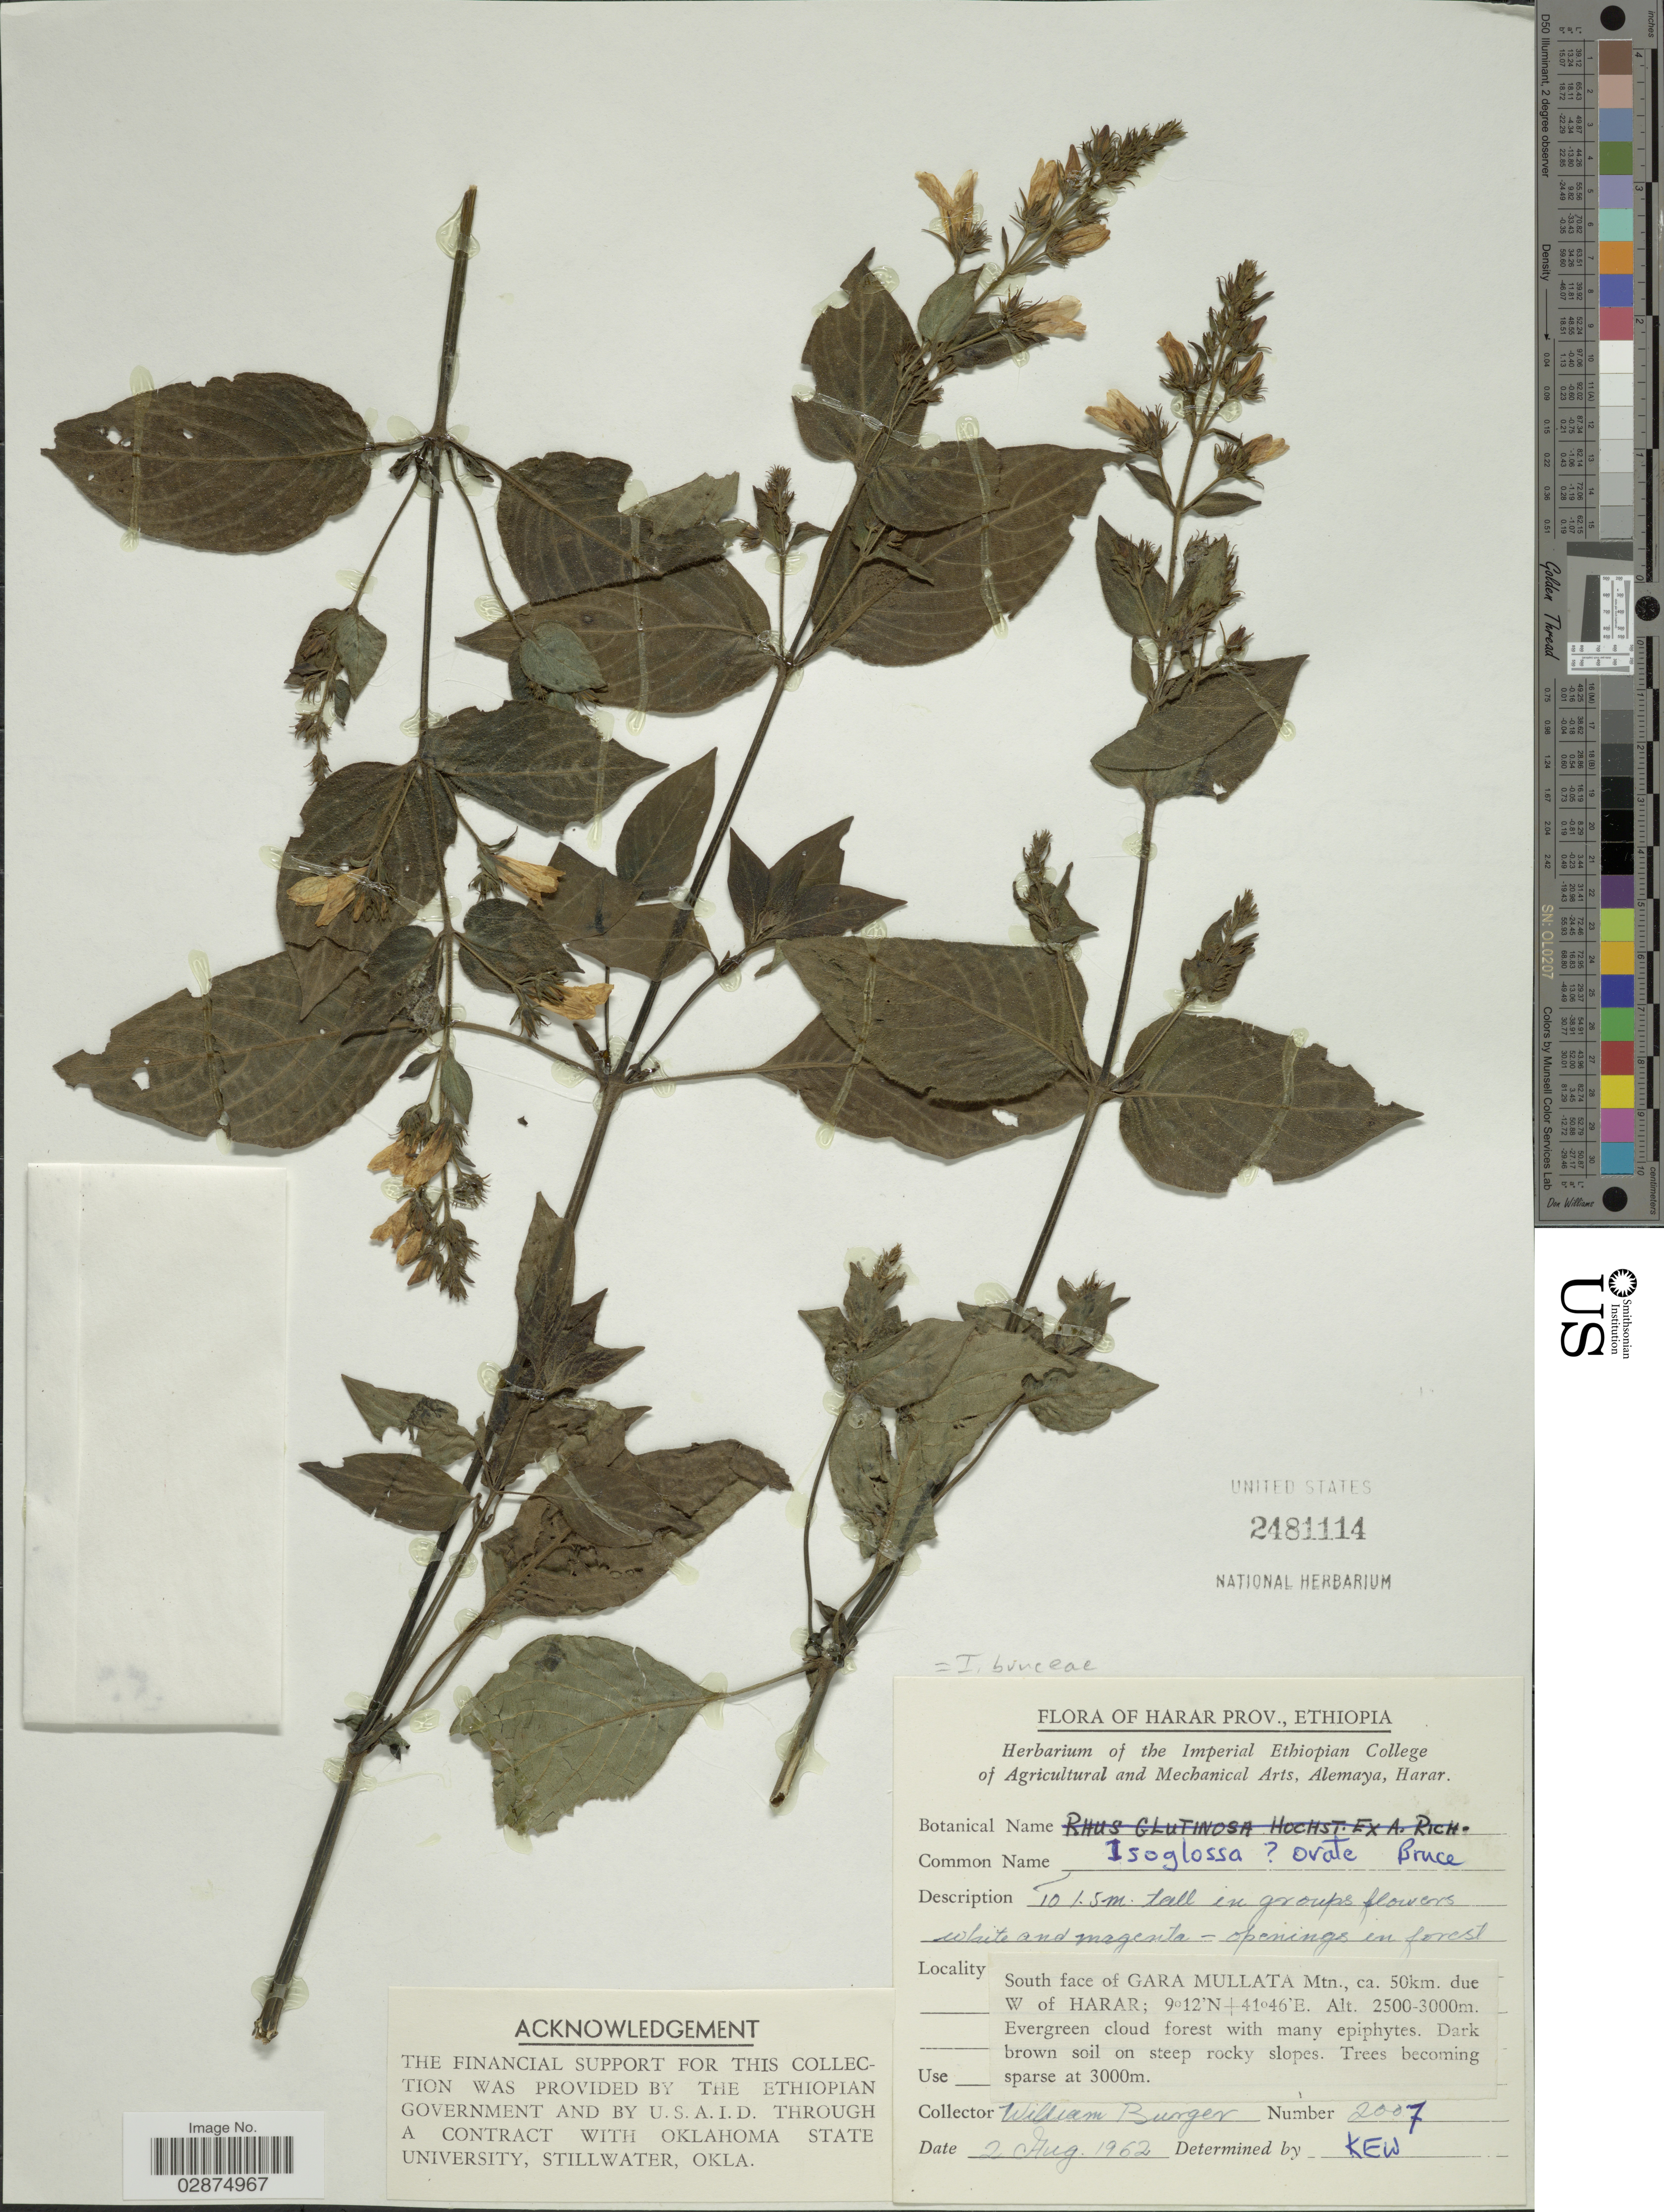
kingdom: Plantae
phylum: Tracheophyta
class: Magnoliopsida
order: Lamiales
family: Acanthaceae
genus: Isoglossa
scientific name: Isoglossa bruceae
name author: I. Darbysh.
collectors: W. Burger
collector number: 2007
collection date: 1962-08-02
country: Ethiopia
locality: Harar Prov. South face of Gara Mullata Mtn., ca. 50km. due W of Harar.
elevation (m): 2500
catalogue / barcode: US 2481114